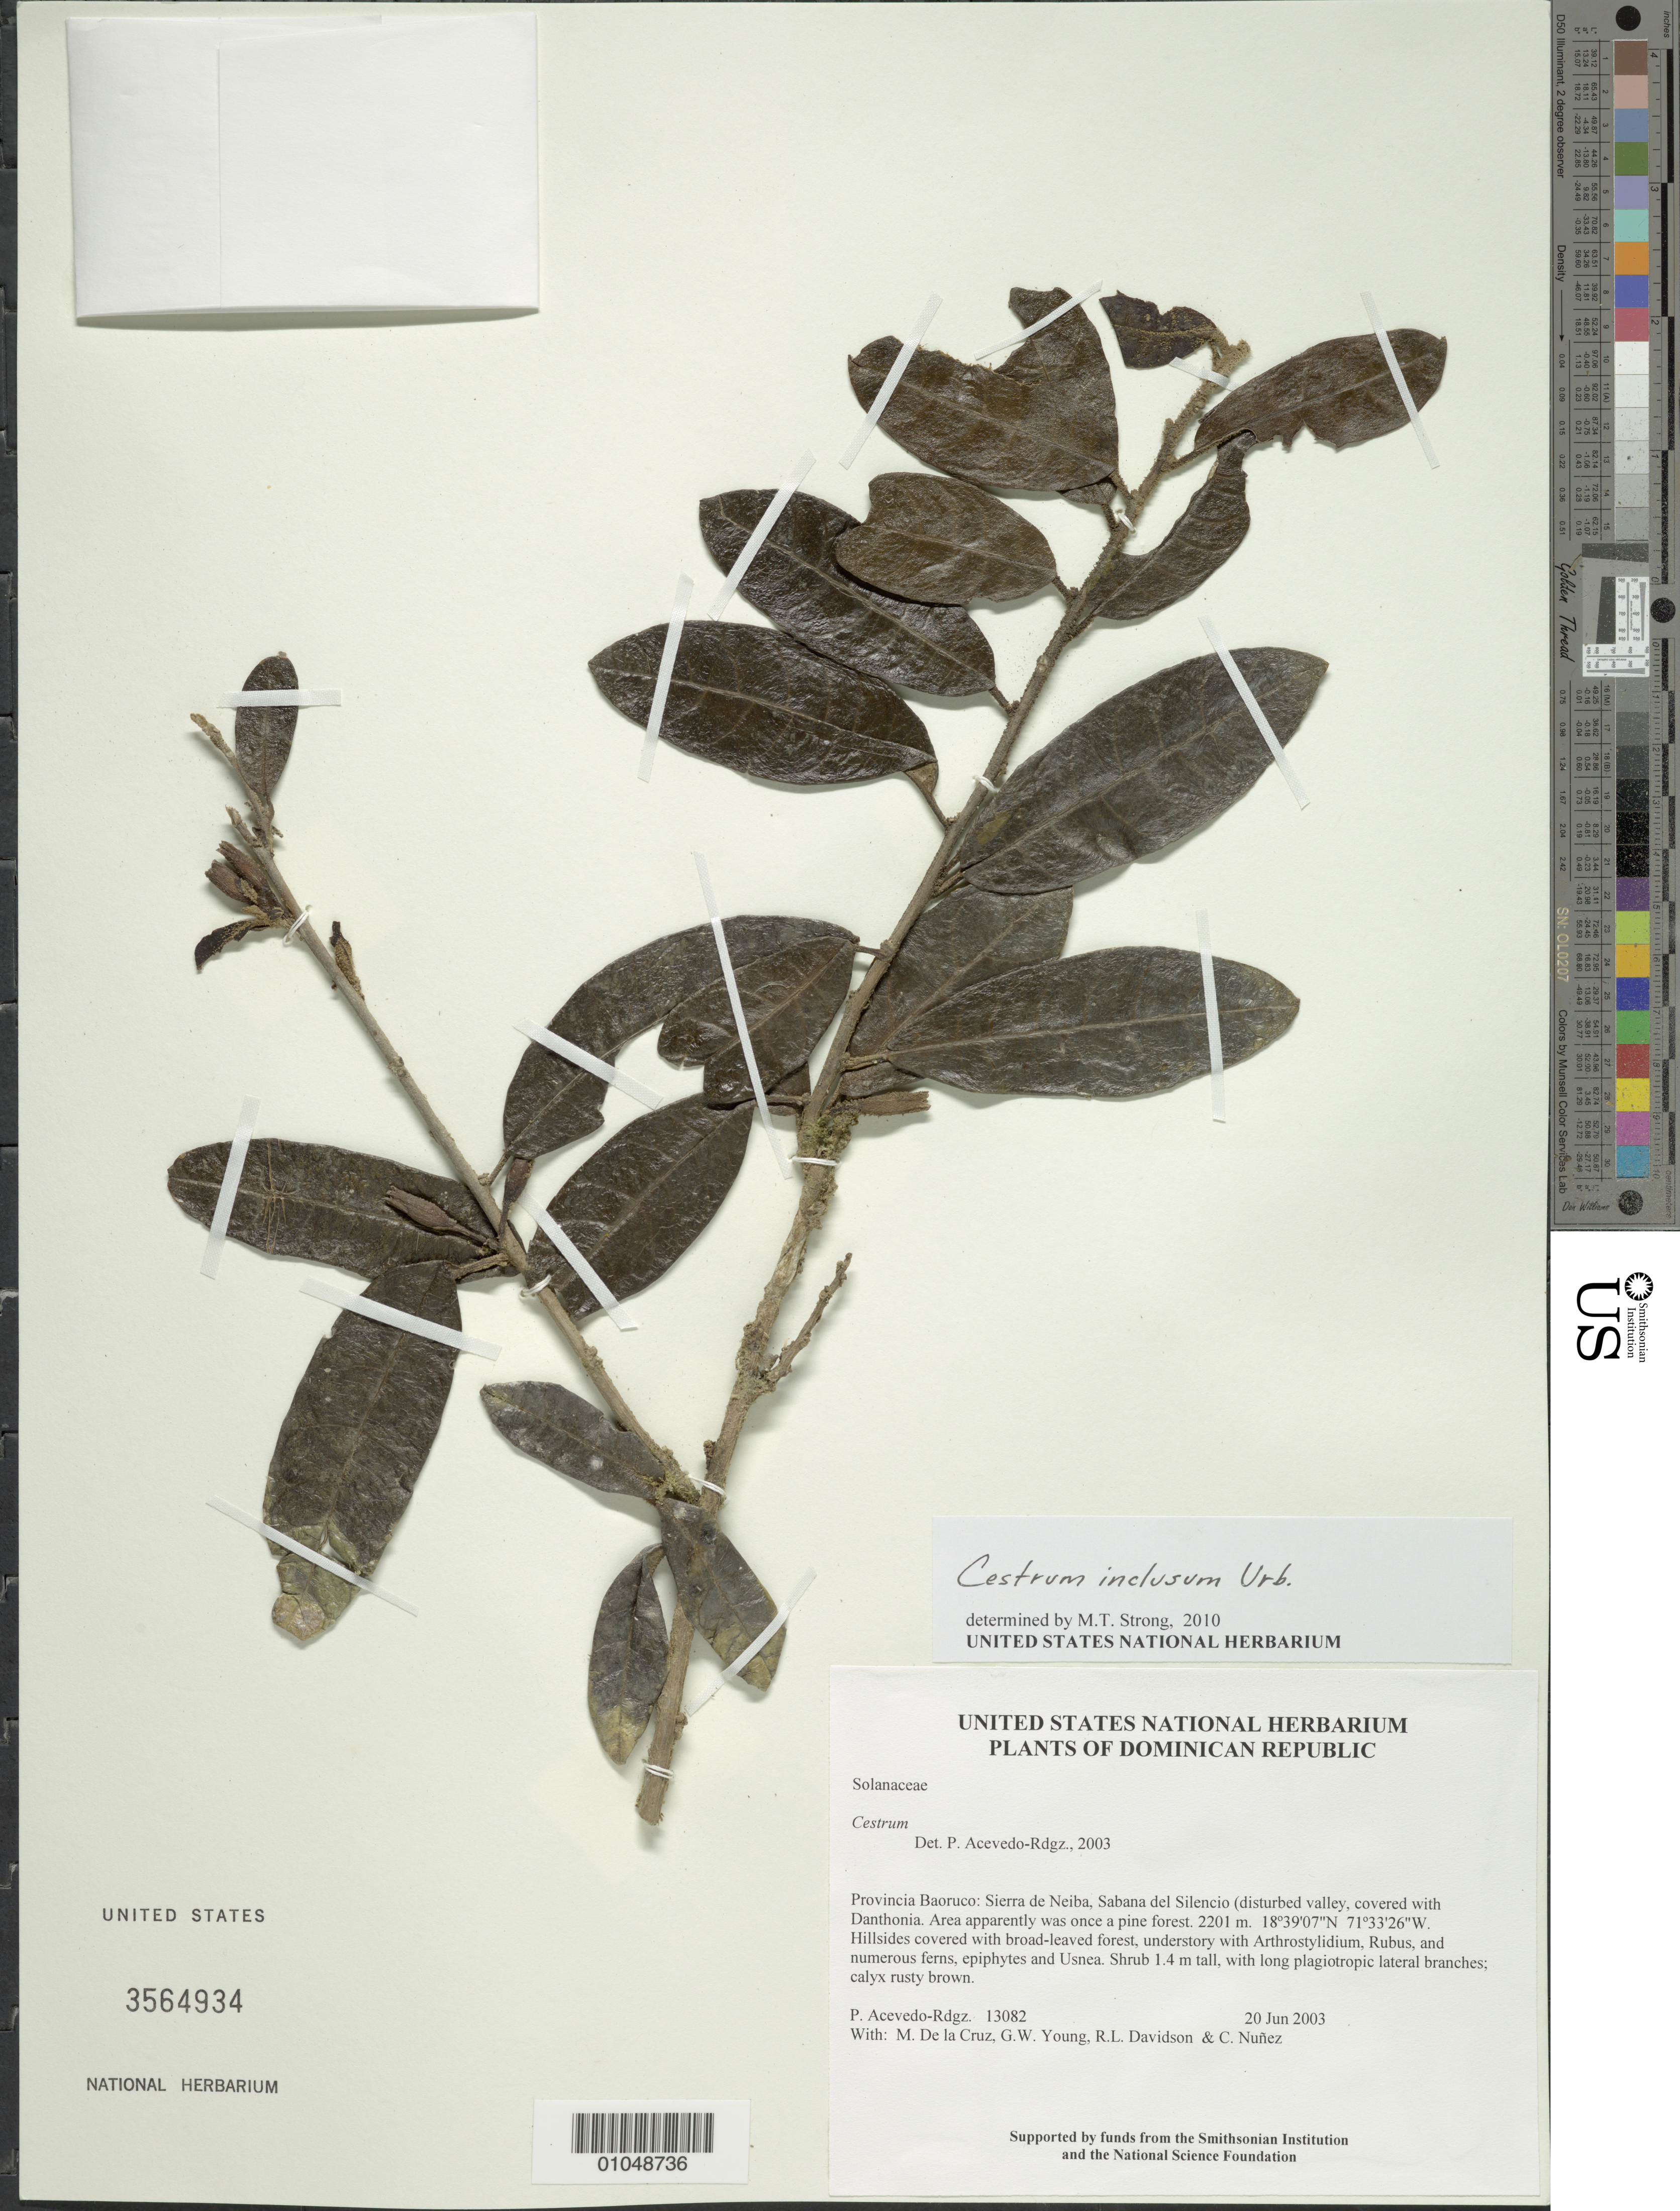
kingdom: Plantae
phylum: Tracheophyta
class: Magnoliopsida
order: Solanales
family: Solanaceae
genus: Cestrum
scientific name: Cestrum inclusum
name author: Urb.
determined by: Strong, M. T., (US), Smithsonian Institution - National Museum of Natural History (UNITED STATES)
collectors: P. Acevedo-Rodr., M. de la Cruz, J. Rawlins, G. Young, R. Davidson & C. Nunez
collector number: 13082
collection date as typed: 20 Jun 2003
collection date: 2003-06-20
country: Dominican Republic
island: Hispaniola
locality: Provincia Baoruco: Sierra de Neiba, Sabana del Silencio (disturbed valley, covered with Danthonia. Area apparently was once a pine forest.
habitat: Hillsides covered with broad-leaved forest, understory with Arthrostylidium, Rubus, and numerous ferns, epiphytes and Usnea.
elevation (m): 2201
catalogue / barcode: US 3564934